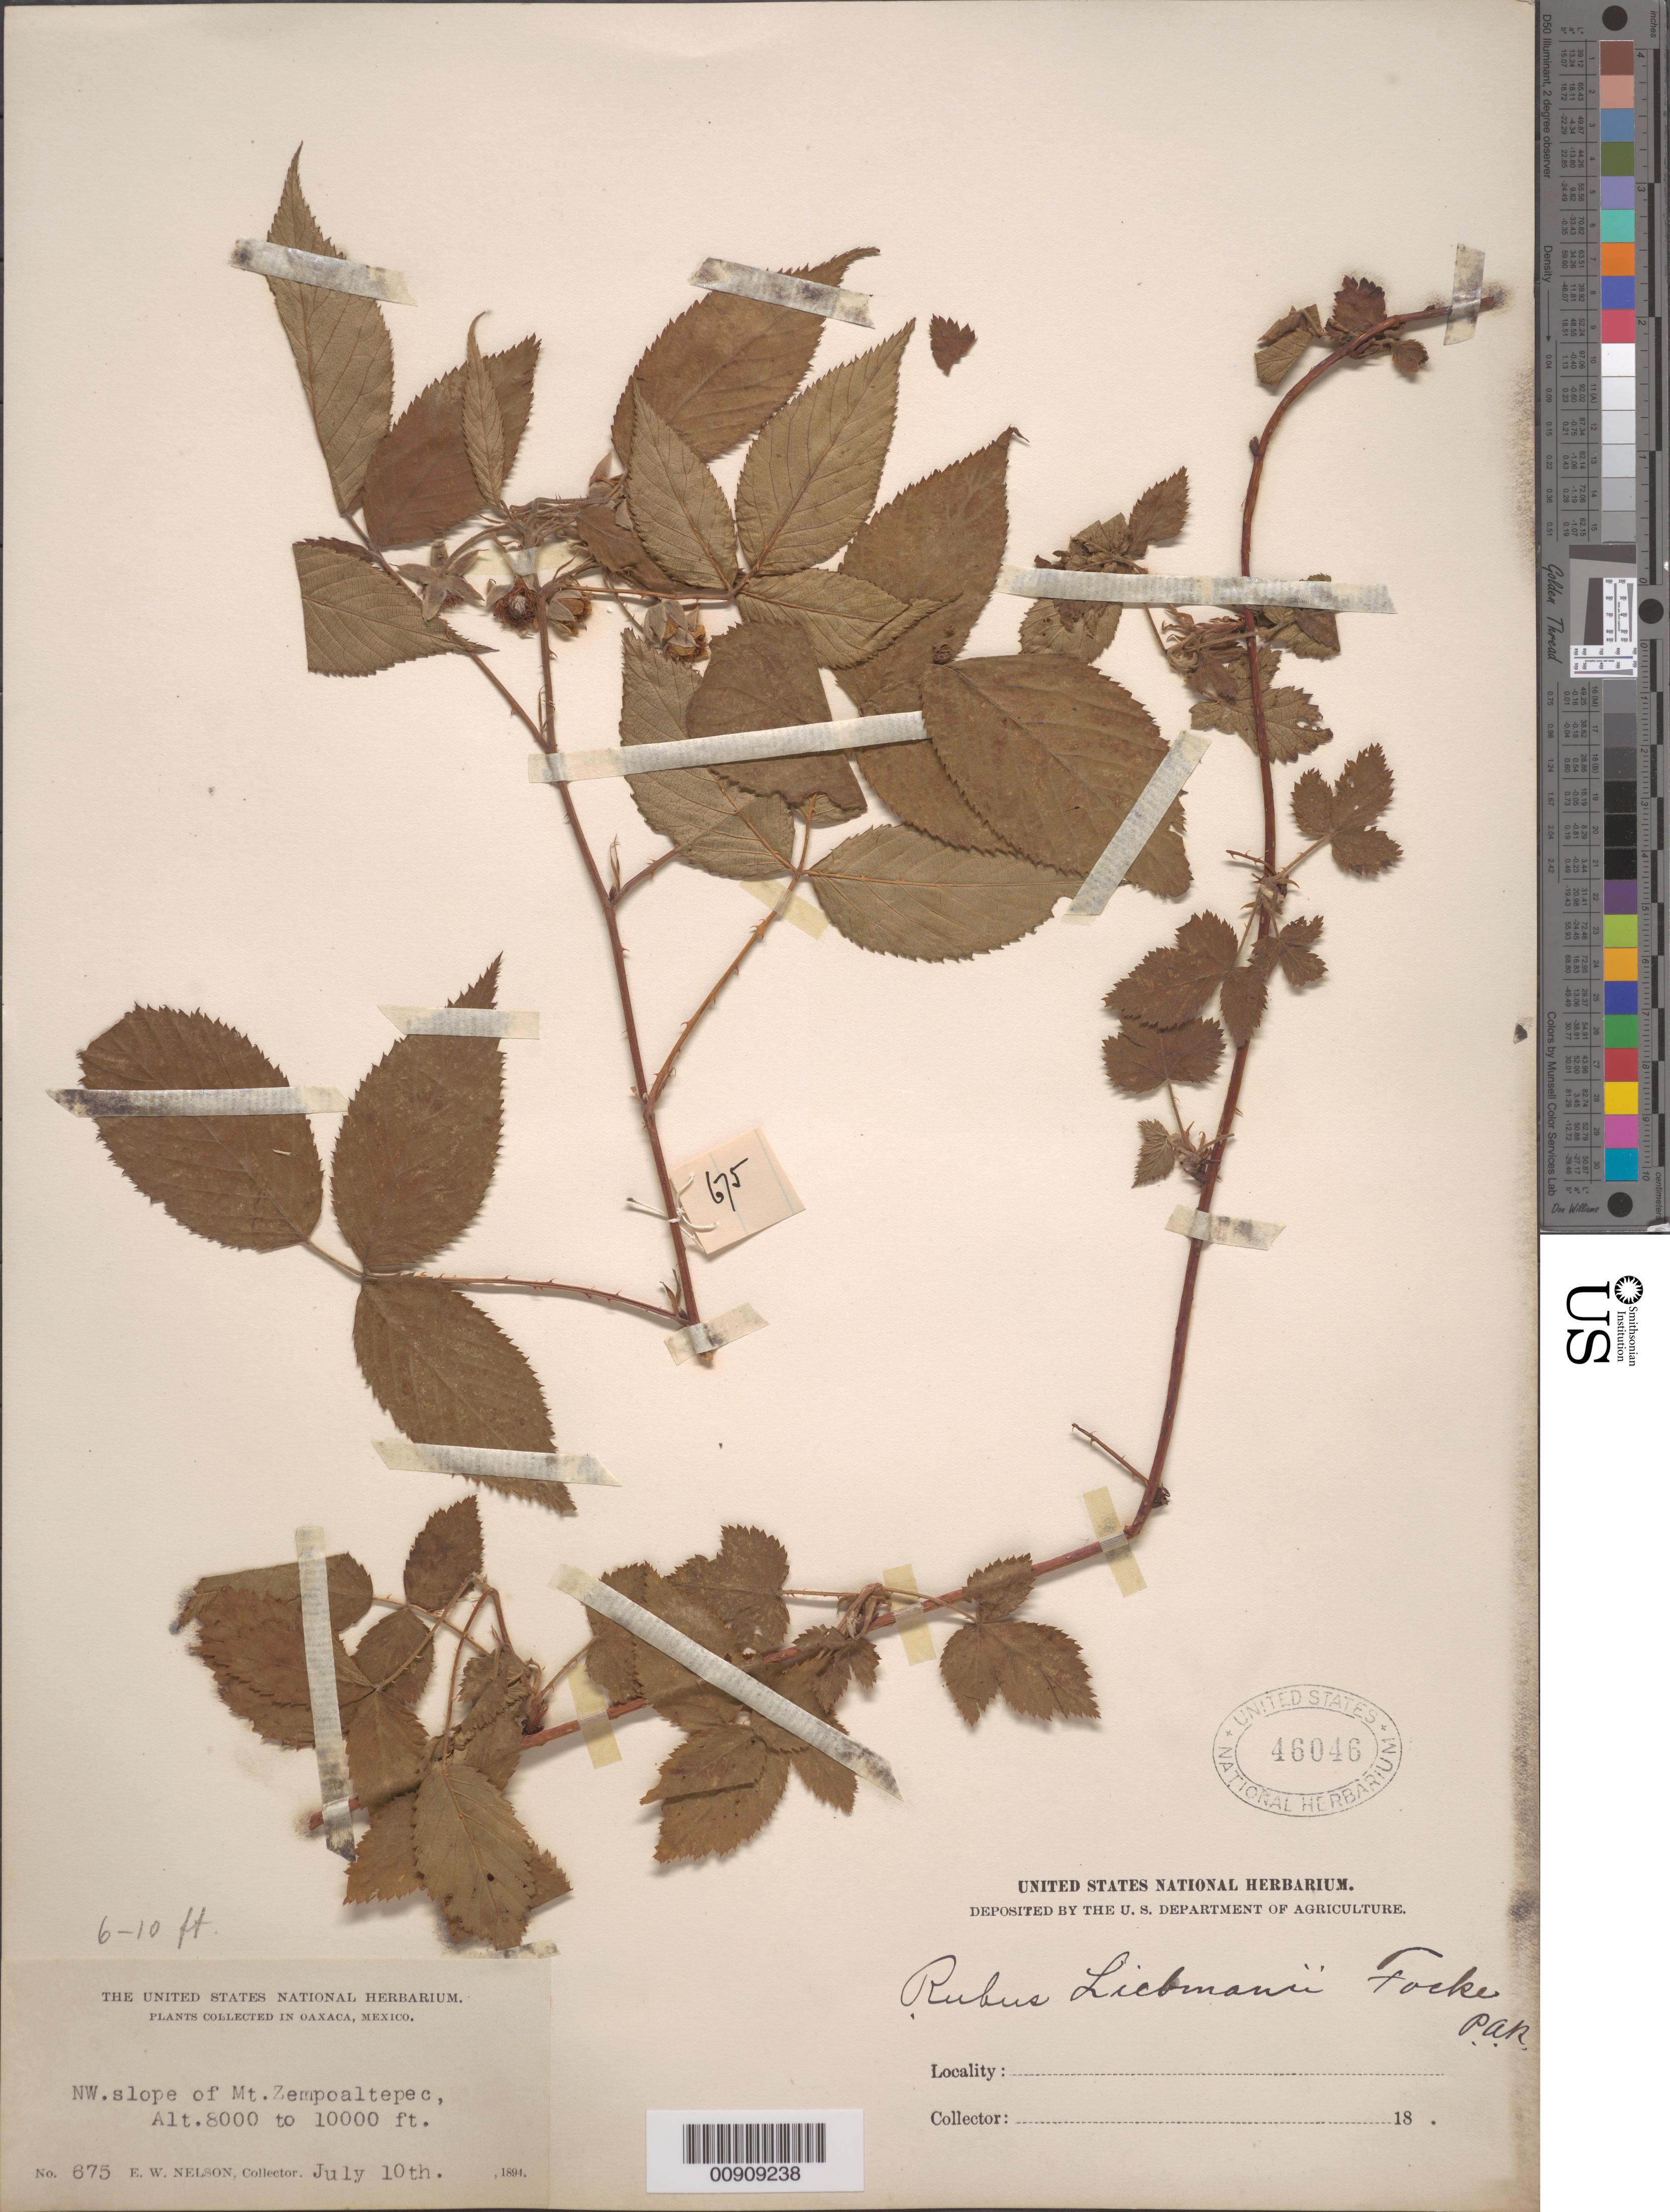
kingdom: Plantae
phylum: Tracheophyta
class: Magnoliopsida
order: Rosales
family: Rosaceae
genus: Rubus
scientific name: Rubus liebmannii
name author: Focke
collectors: E. W. Nelson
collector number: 675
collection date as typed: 10 Jul 1894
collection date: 1894-07-10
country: Mexico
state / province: Oaxaca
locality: NW slope of Mt. Zempoaltepec, Oaxaca.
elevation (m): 2438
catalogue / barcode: US 46046